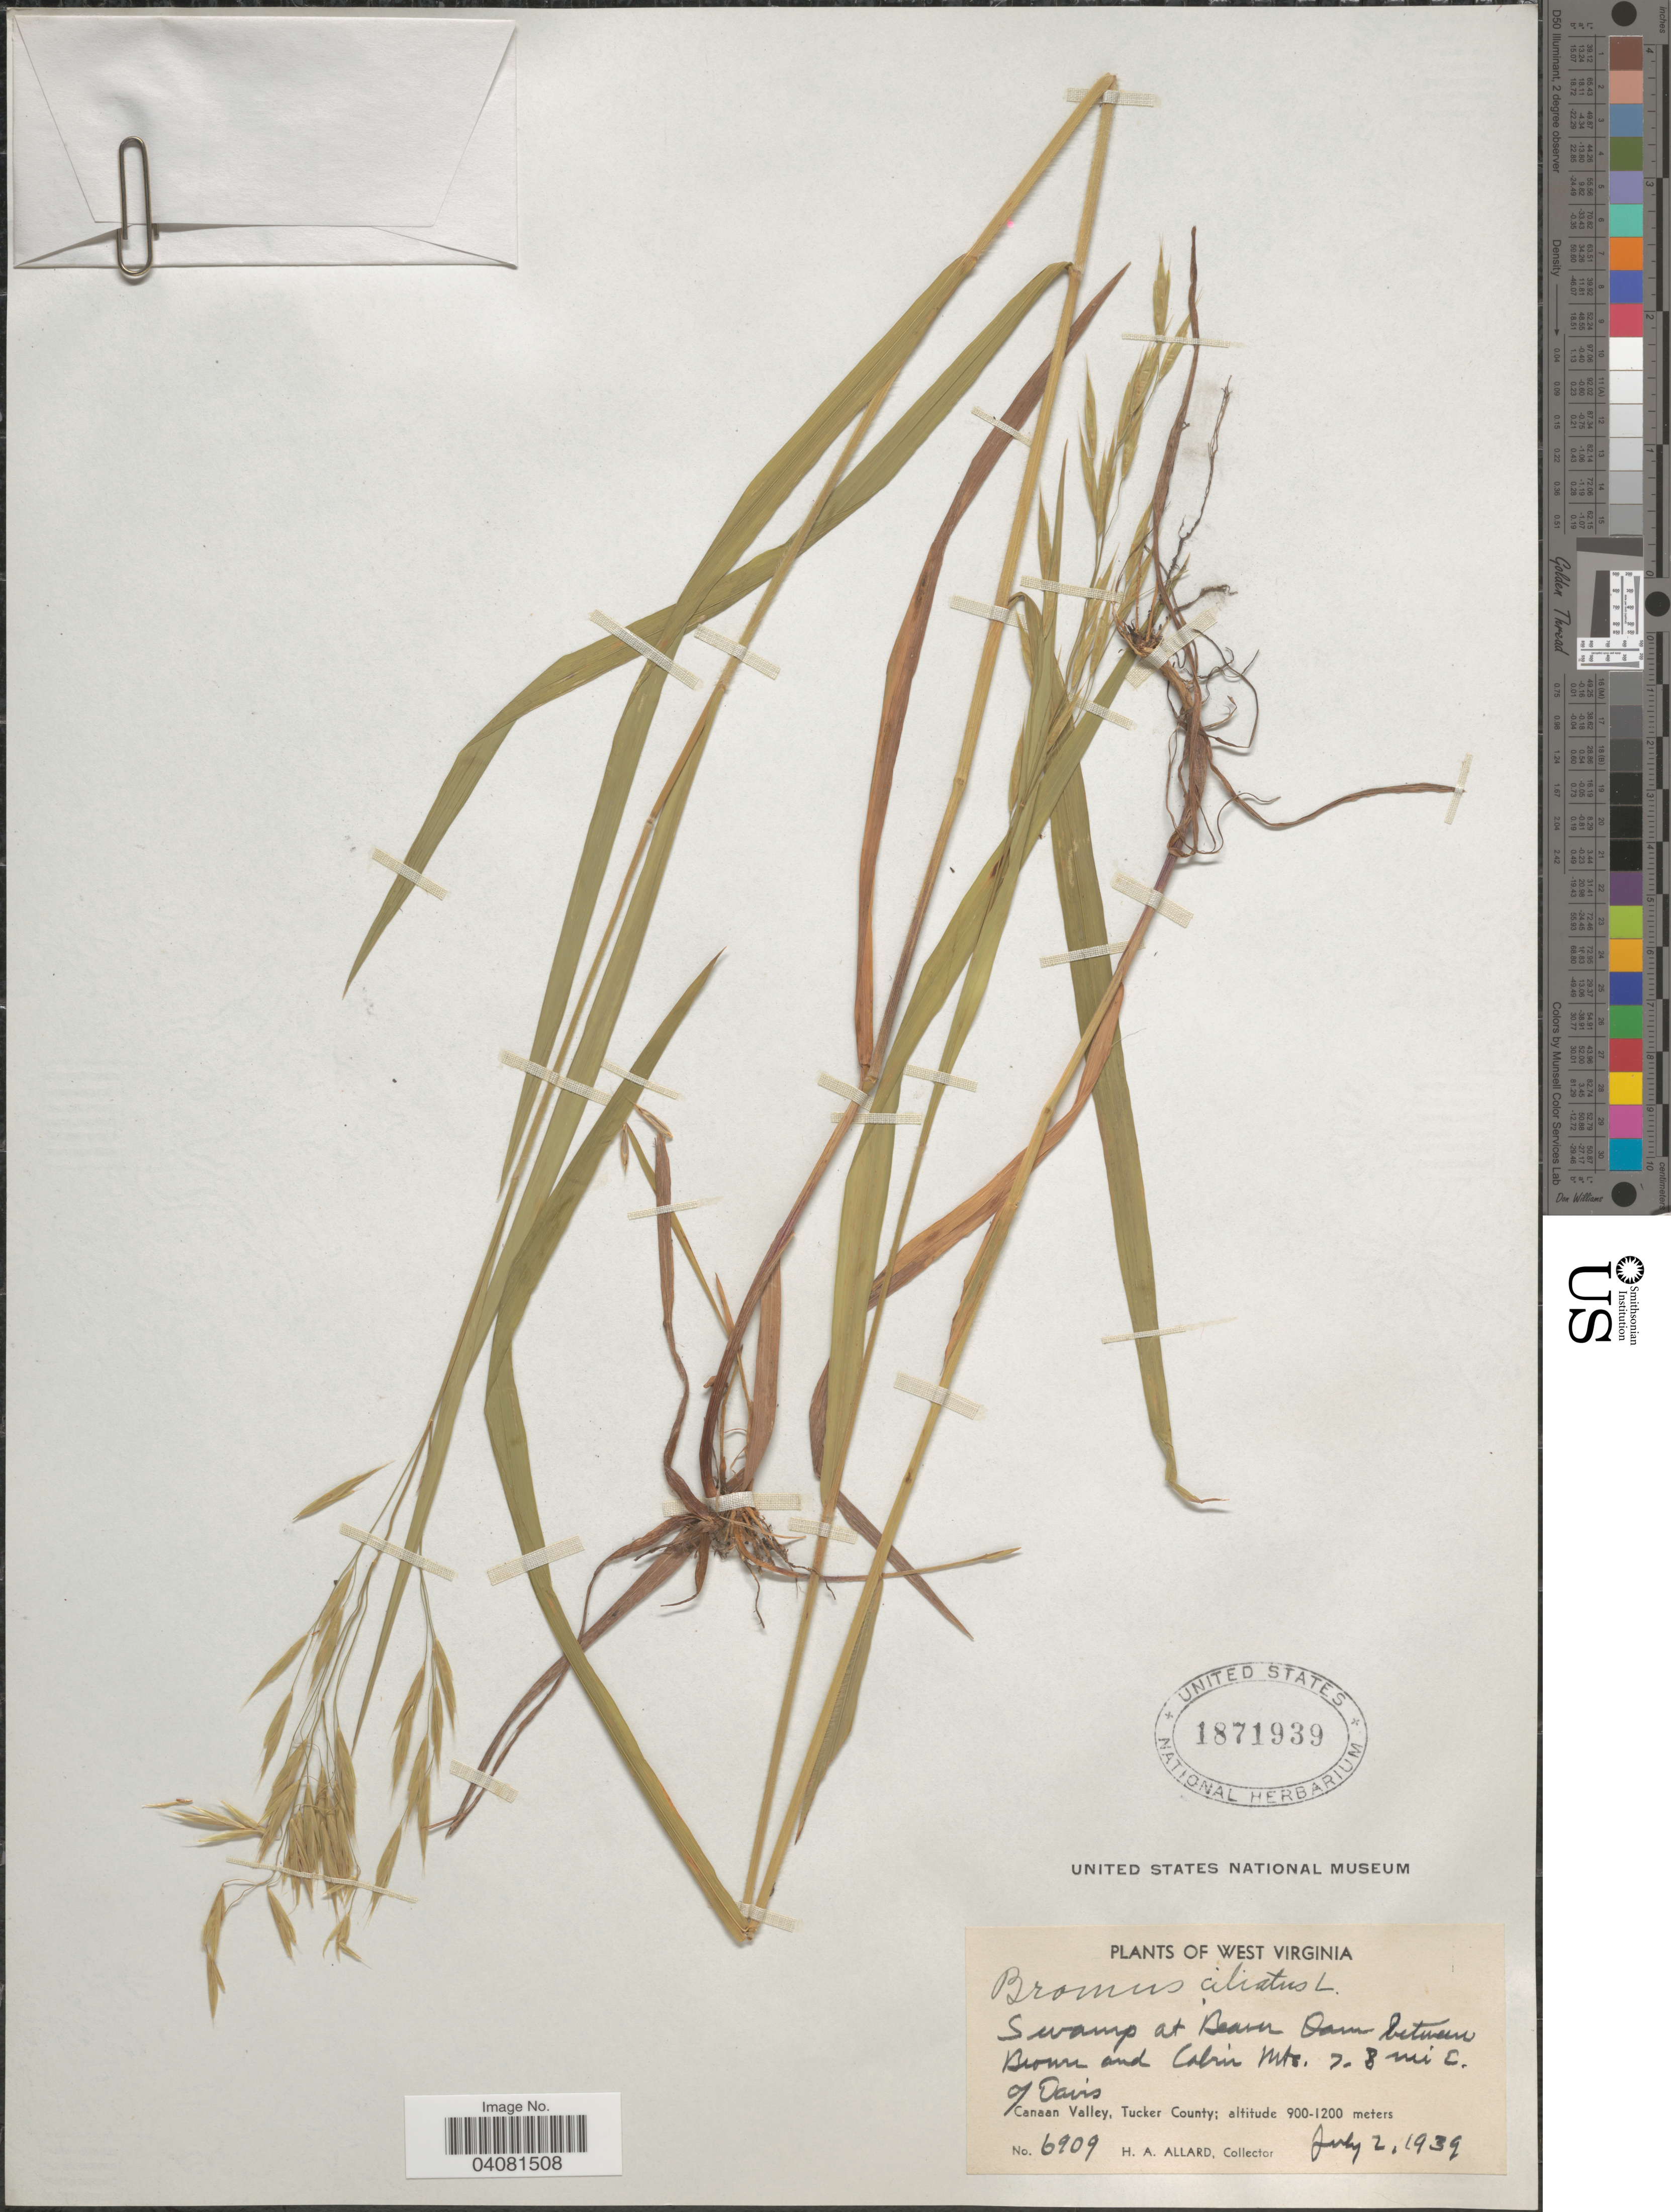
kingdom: Plantae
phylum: Tracheophyta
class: Liliopsida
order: Poales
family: Poaceae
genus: Bromus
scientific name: Bromus ciliatus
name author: L.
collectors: H. A. Allard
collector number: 6909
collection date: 1939-07-02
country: United States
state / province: West Virginia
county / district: Tucker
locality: Swamp at Beaver Dam between Brown and Cabin Mts. 7-8 mi E. of Davis. Canaan Valley, Tucker County.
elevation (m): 900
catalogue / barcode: US 1871939